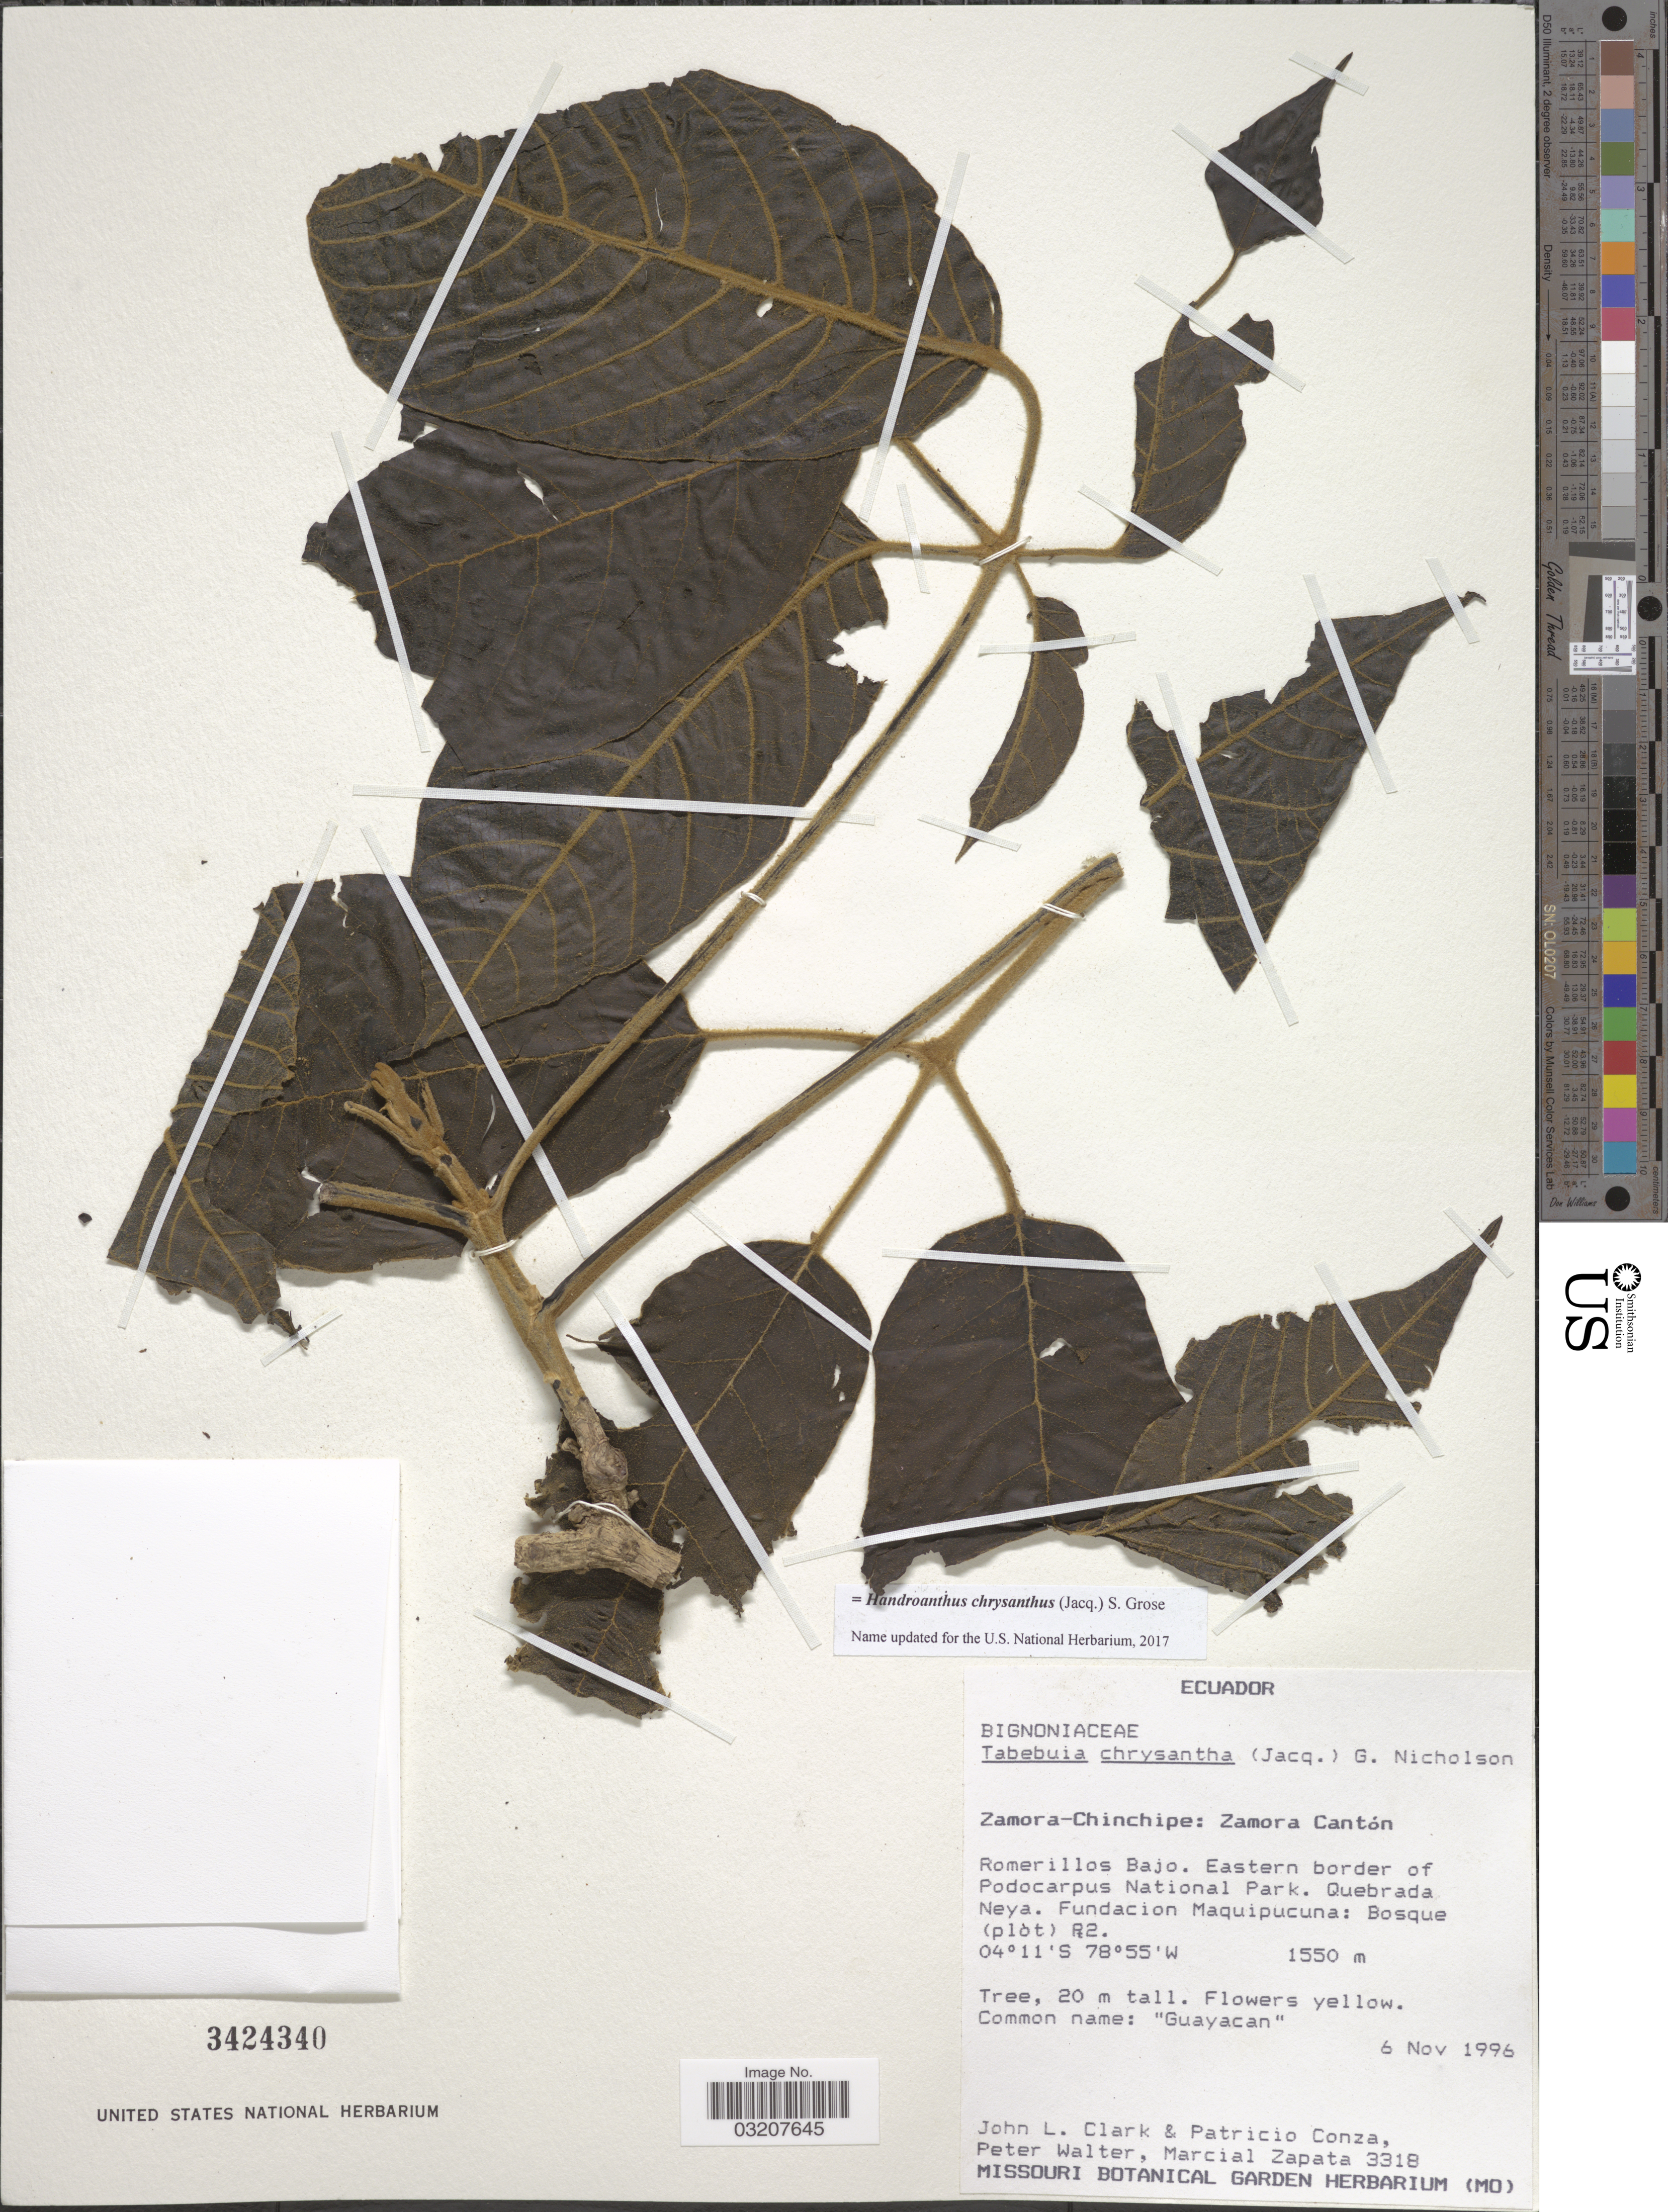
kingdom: Plantae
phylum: Tracheophyta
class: Magnoliopsida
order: Lamiales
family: Bignoniaceae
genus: Handroanthus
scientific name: Handroanthus chrysanthus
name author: (Jacq.) S.O. Grose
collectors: J. L. Clark, P. Conza, P. Walter & M. Zapata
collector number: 3318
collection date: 1996-11-06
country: Ecuador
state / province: Zamora-Chinchipe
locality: Zamora Cantón, Romerillos Bajo. Eastern border of Podocarpus National Park. Quebrada Neya. Fundacion Maquipucuna. Bosque (plot) R2.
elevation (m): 1550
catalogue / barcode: US 3424340